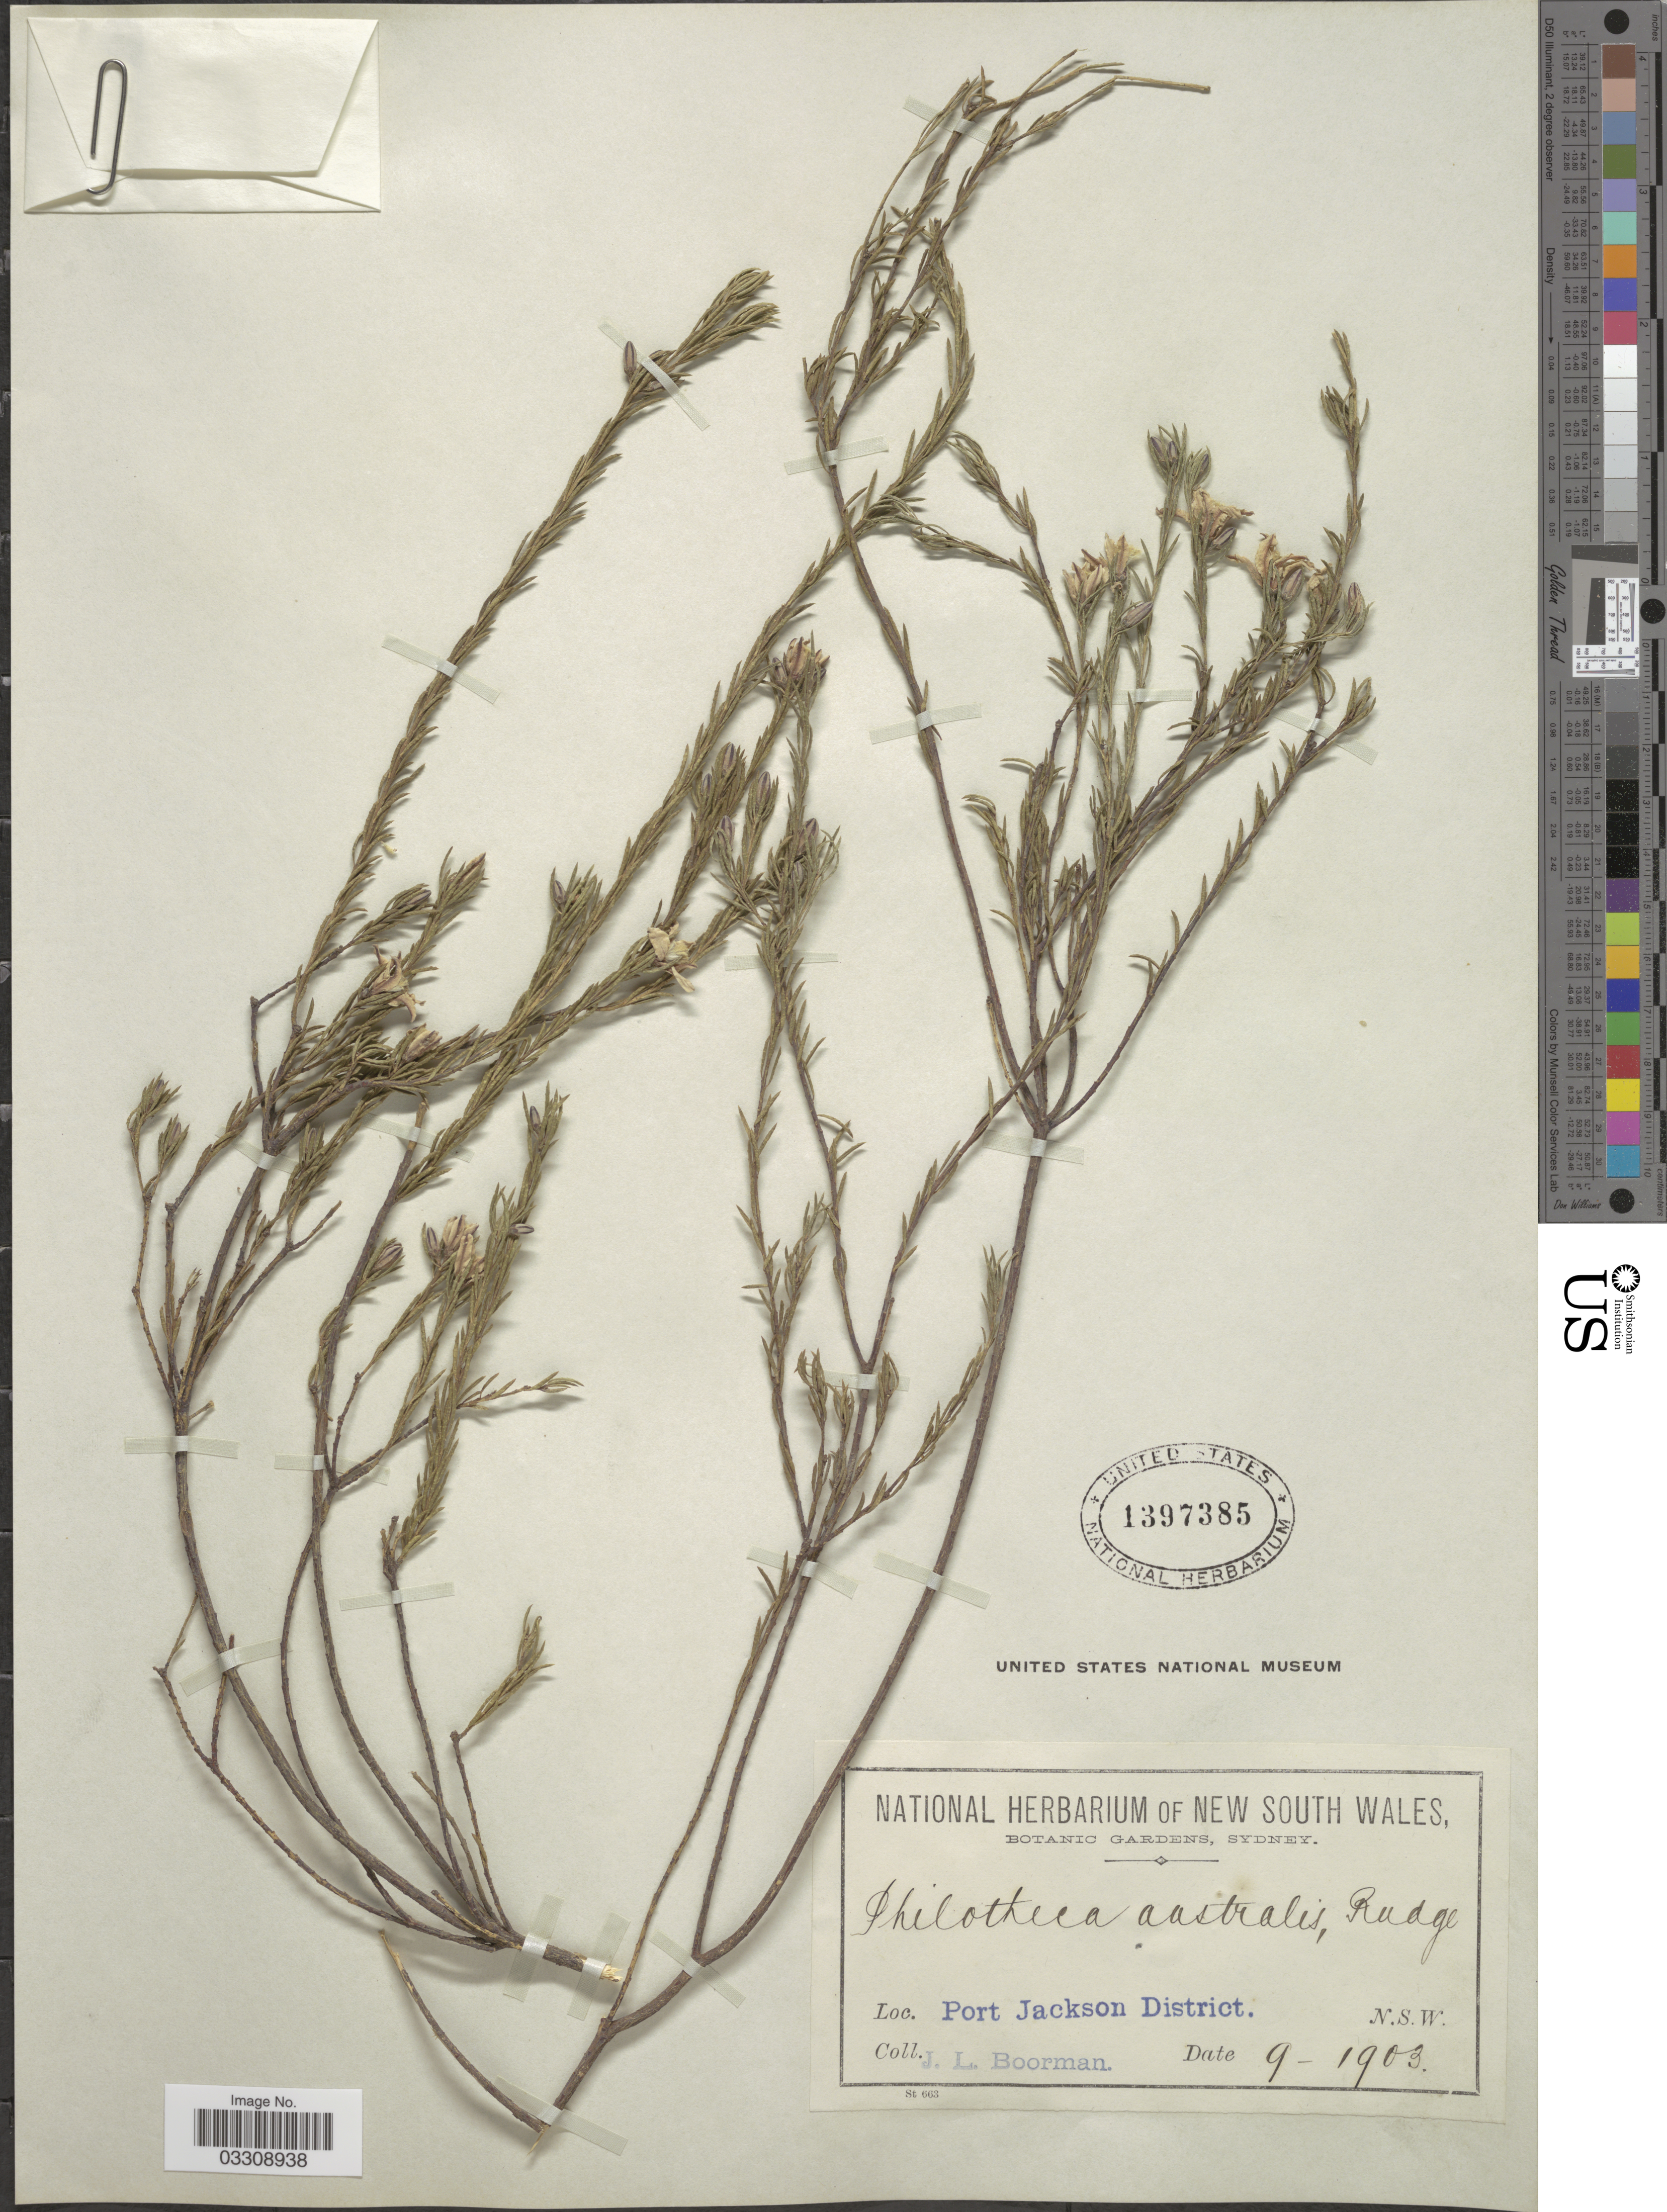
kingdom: Plantae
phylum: Tracheophyta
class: Magnoliopsida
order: Sapindales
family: Rutaceae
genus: Philotheca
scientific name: Philotheca australis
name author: Rudge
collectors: J. Boorman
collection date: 1903-09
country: Australia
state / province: New South Wales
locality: Port Jackson District.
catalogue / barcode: US 1397385